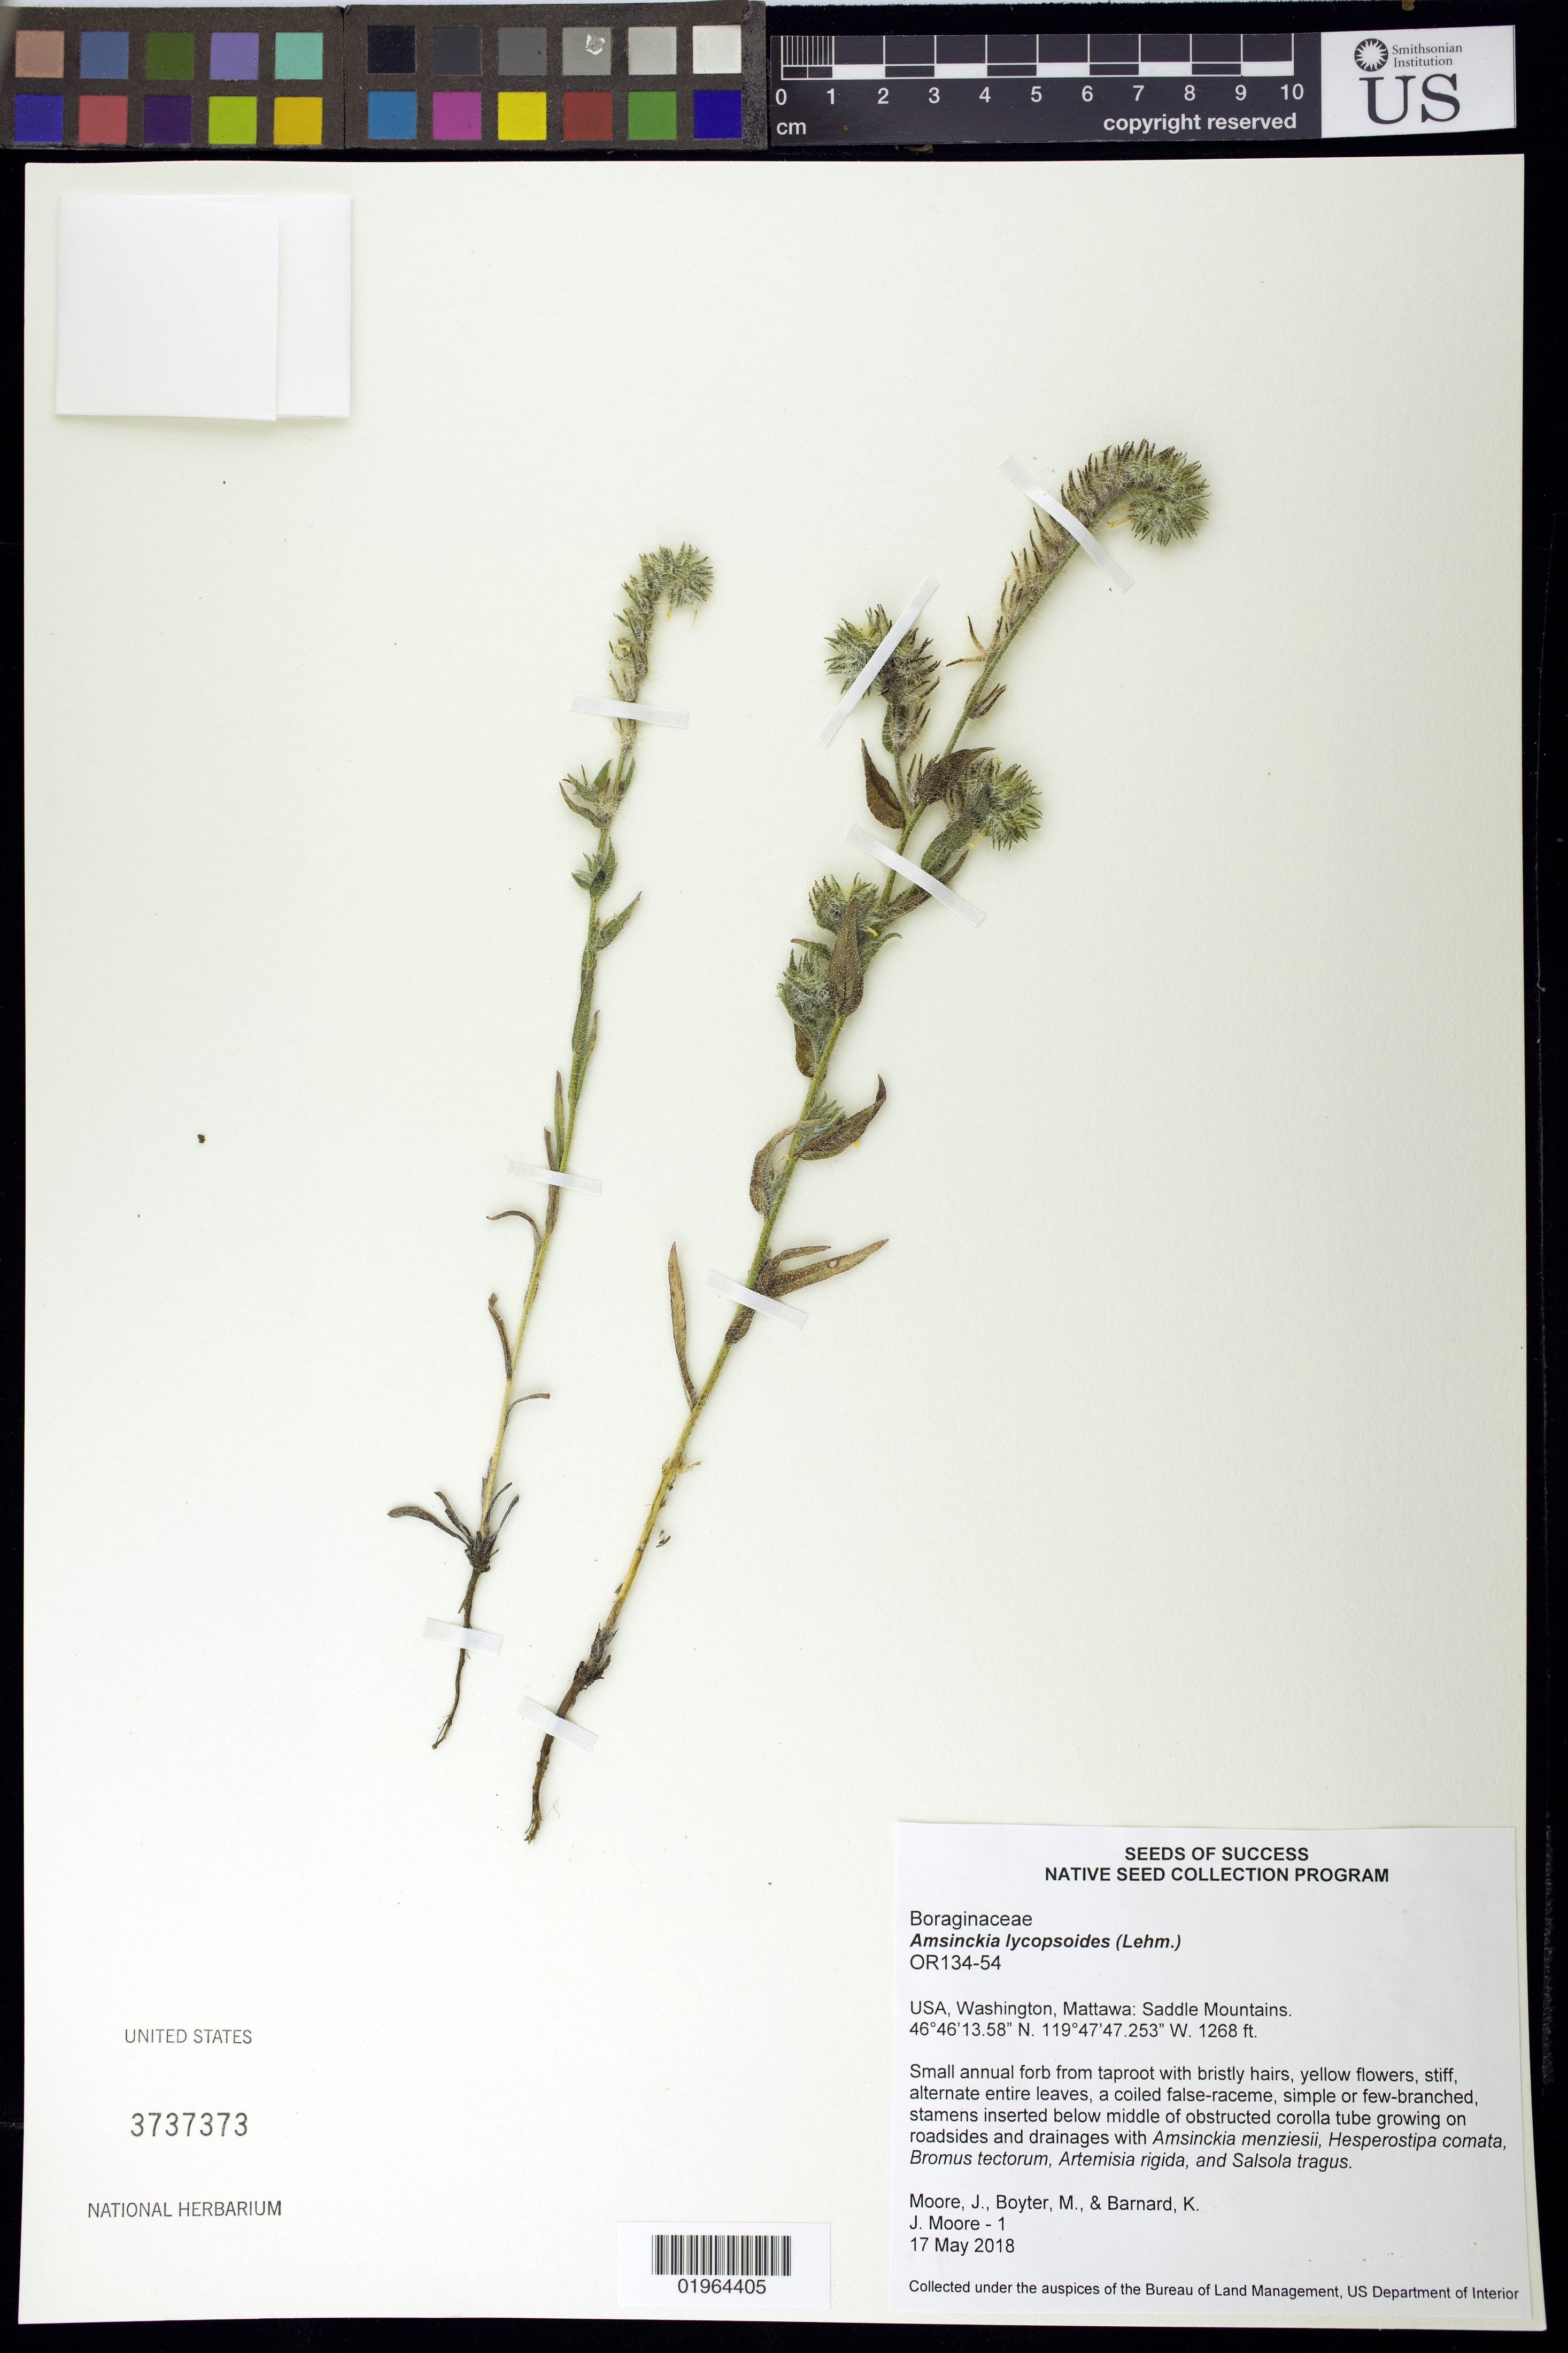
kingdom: Plantae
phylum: Tracheophyta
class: Magnoliopsida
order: Boraginales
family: Boraginaceae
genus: Amsinckia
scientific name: Amsinckia lycopsoides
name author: Lehm.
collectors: J. Moore, M. Boyter & K. Barnard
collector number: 1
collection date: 2018-05-17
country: United States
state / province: Washington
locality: Mattawa, Saddle Mts.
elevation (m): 386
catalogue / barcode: US 3737373